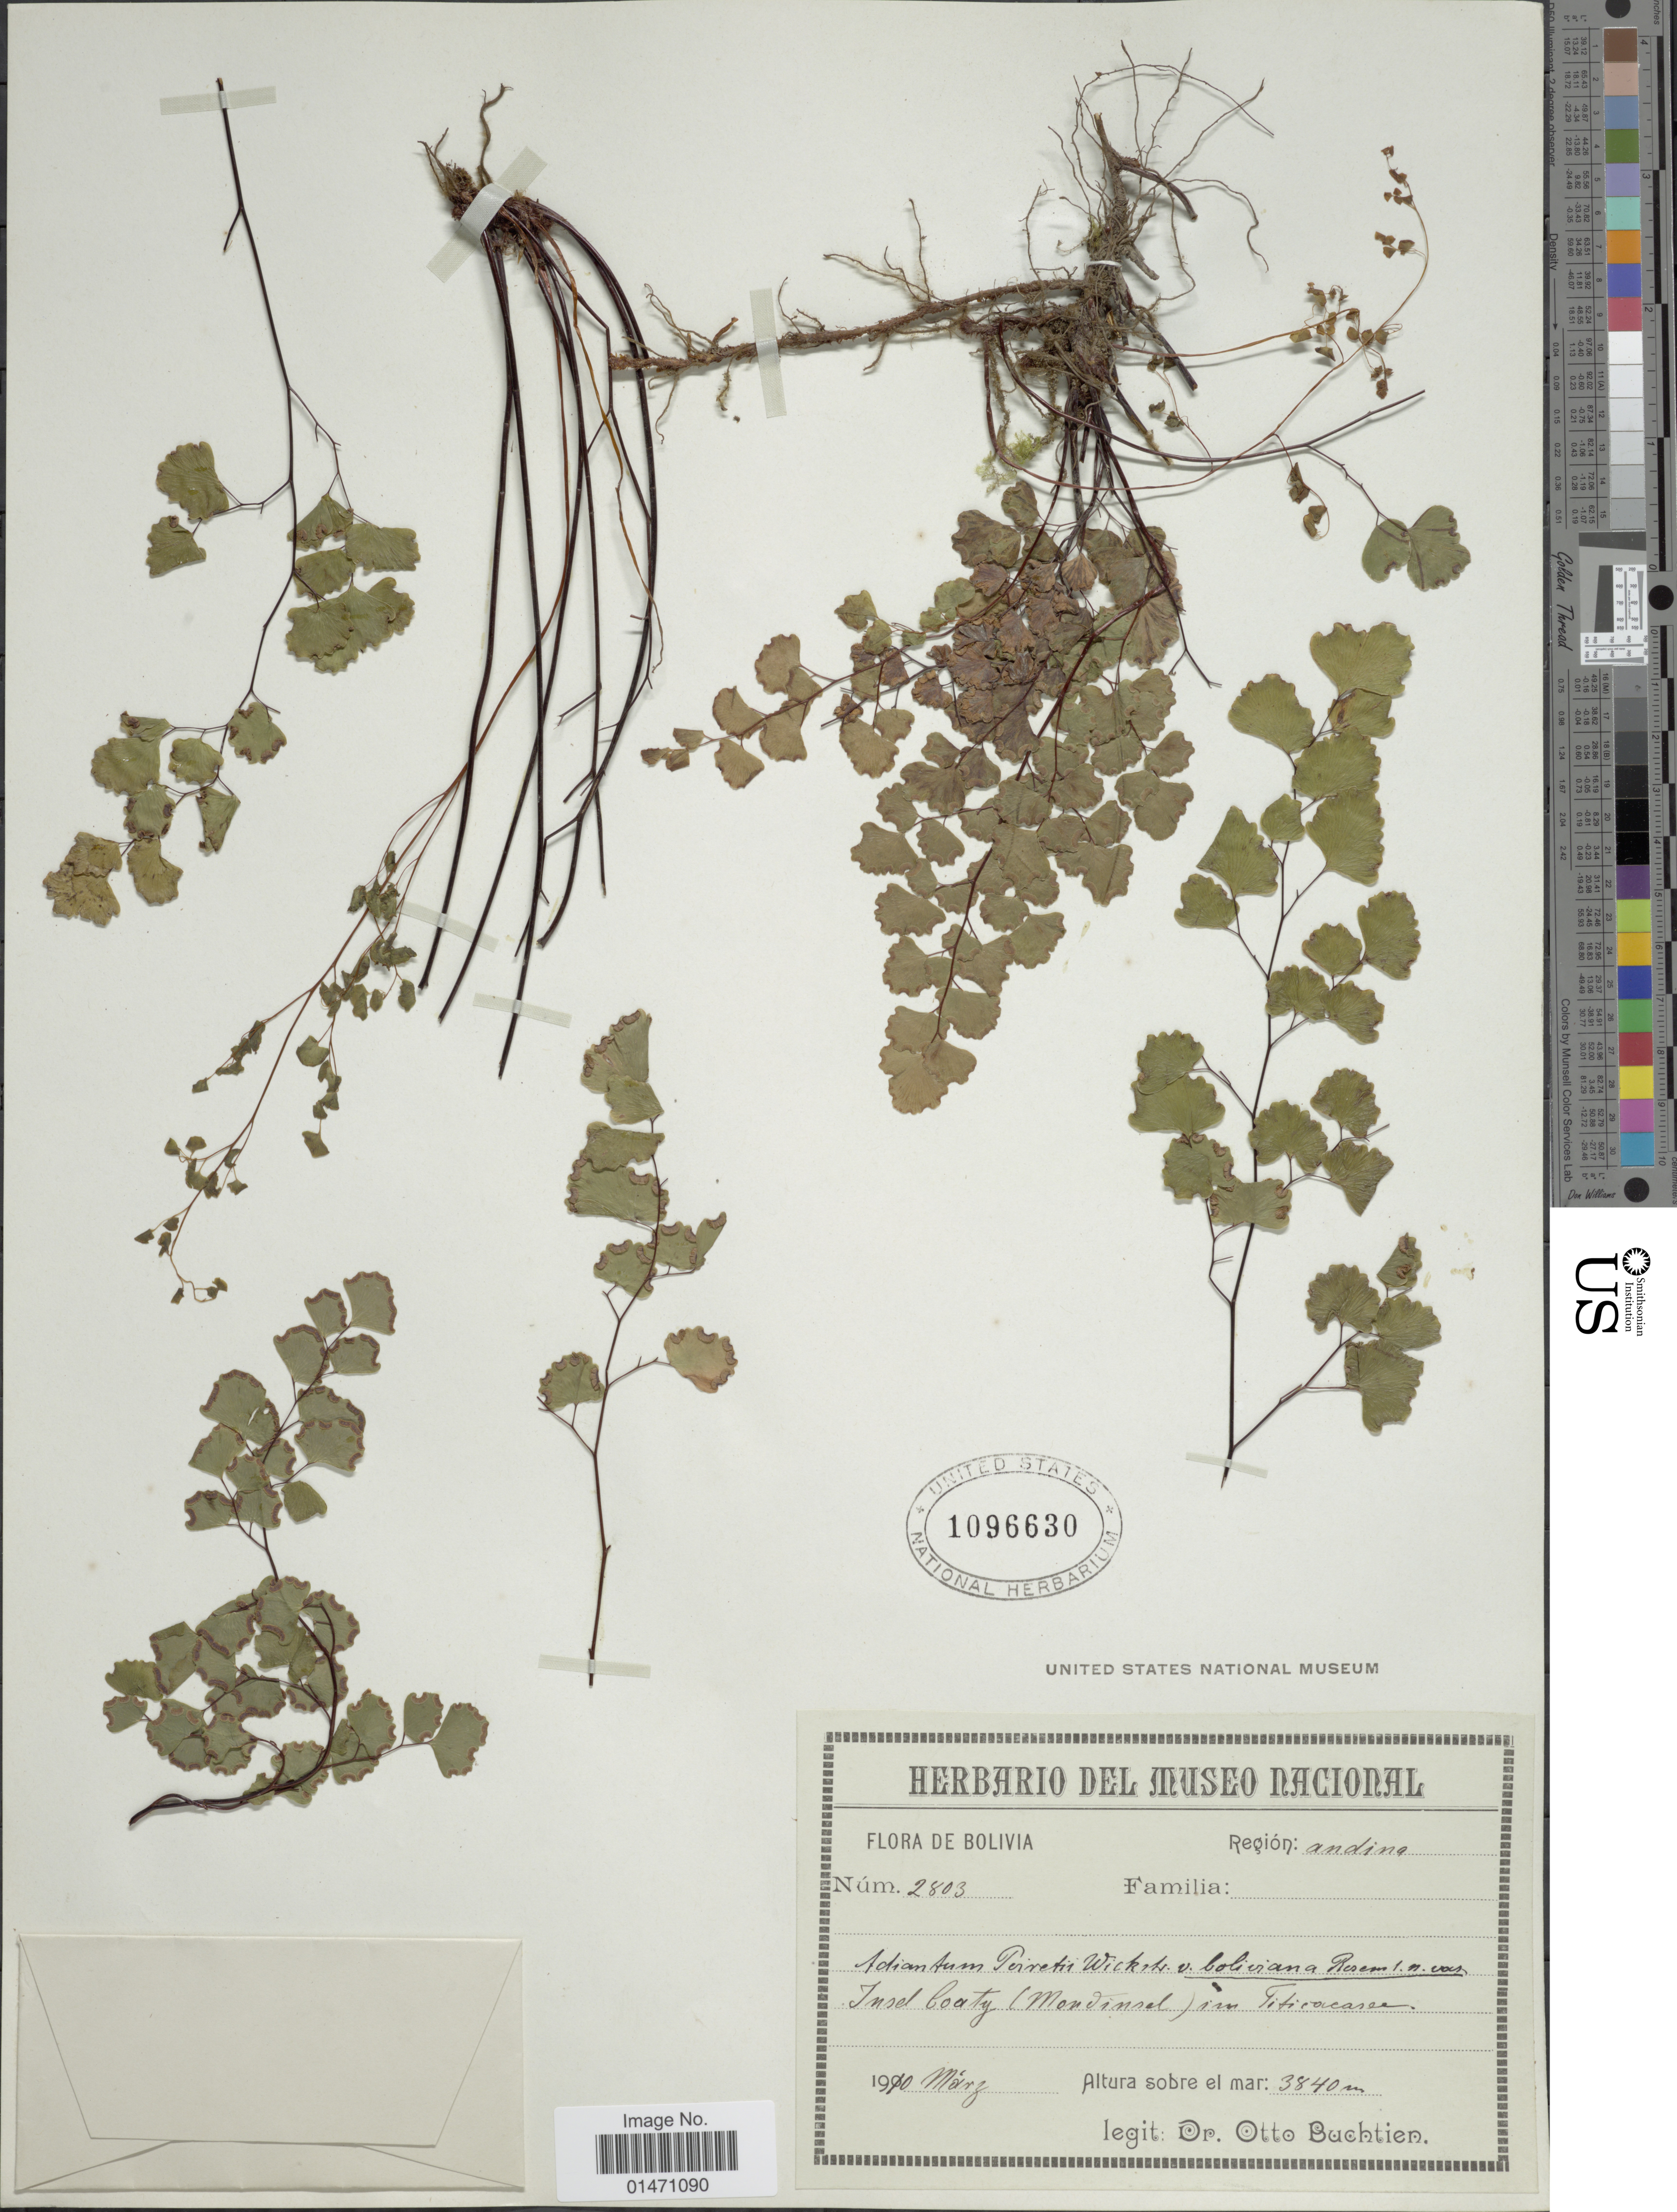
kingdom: Plantae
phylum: Tracheophyta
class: Polypodiopsida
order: Polypodiales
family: Pteridaceae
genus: Adiantum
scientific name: Adiantum poiretii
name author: Wikstr.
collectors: O. Buchtien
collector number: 2803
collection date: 1910-03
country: Bolivia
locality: Region Andina, Insel Coaty (Mondinsel) im Titicacasee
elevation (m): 3840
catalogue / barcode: US 1096630